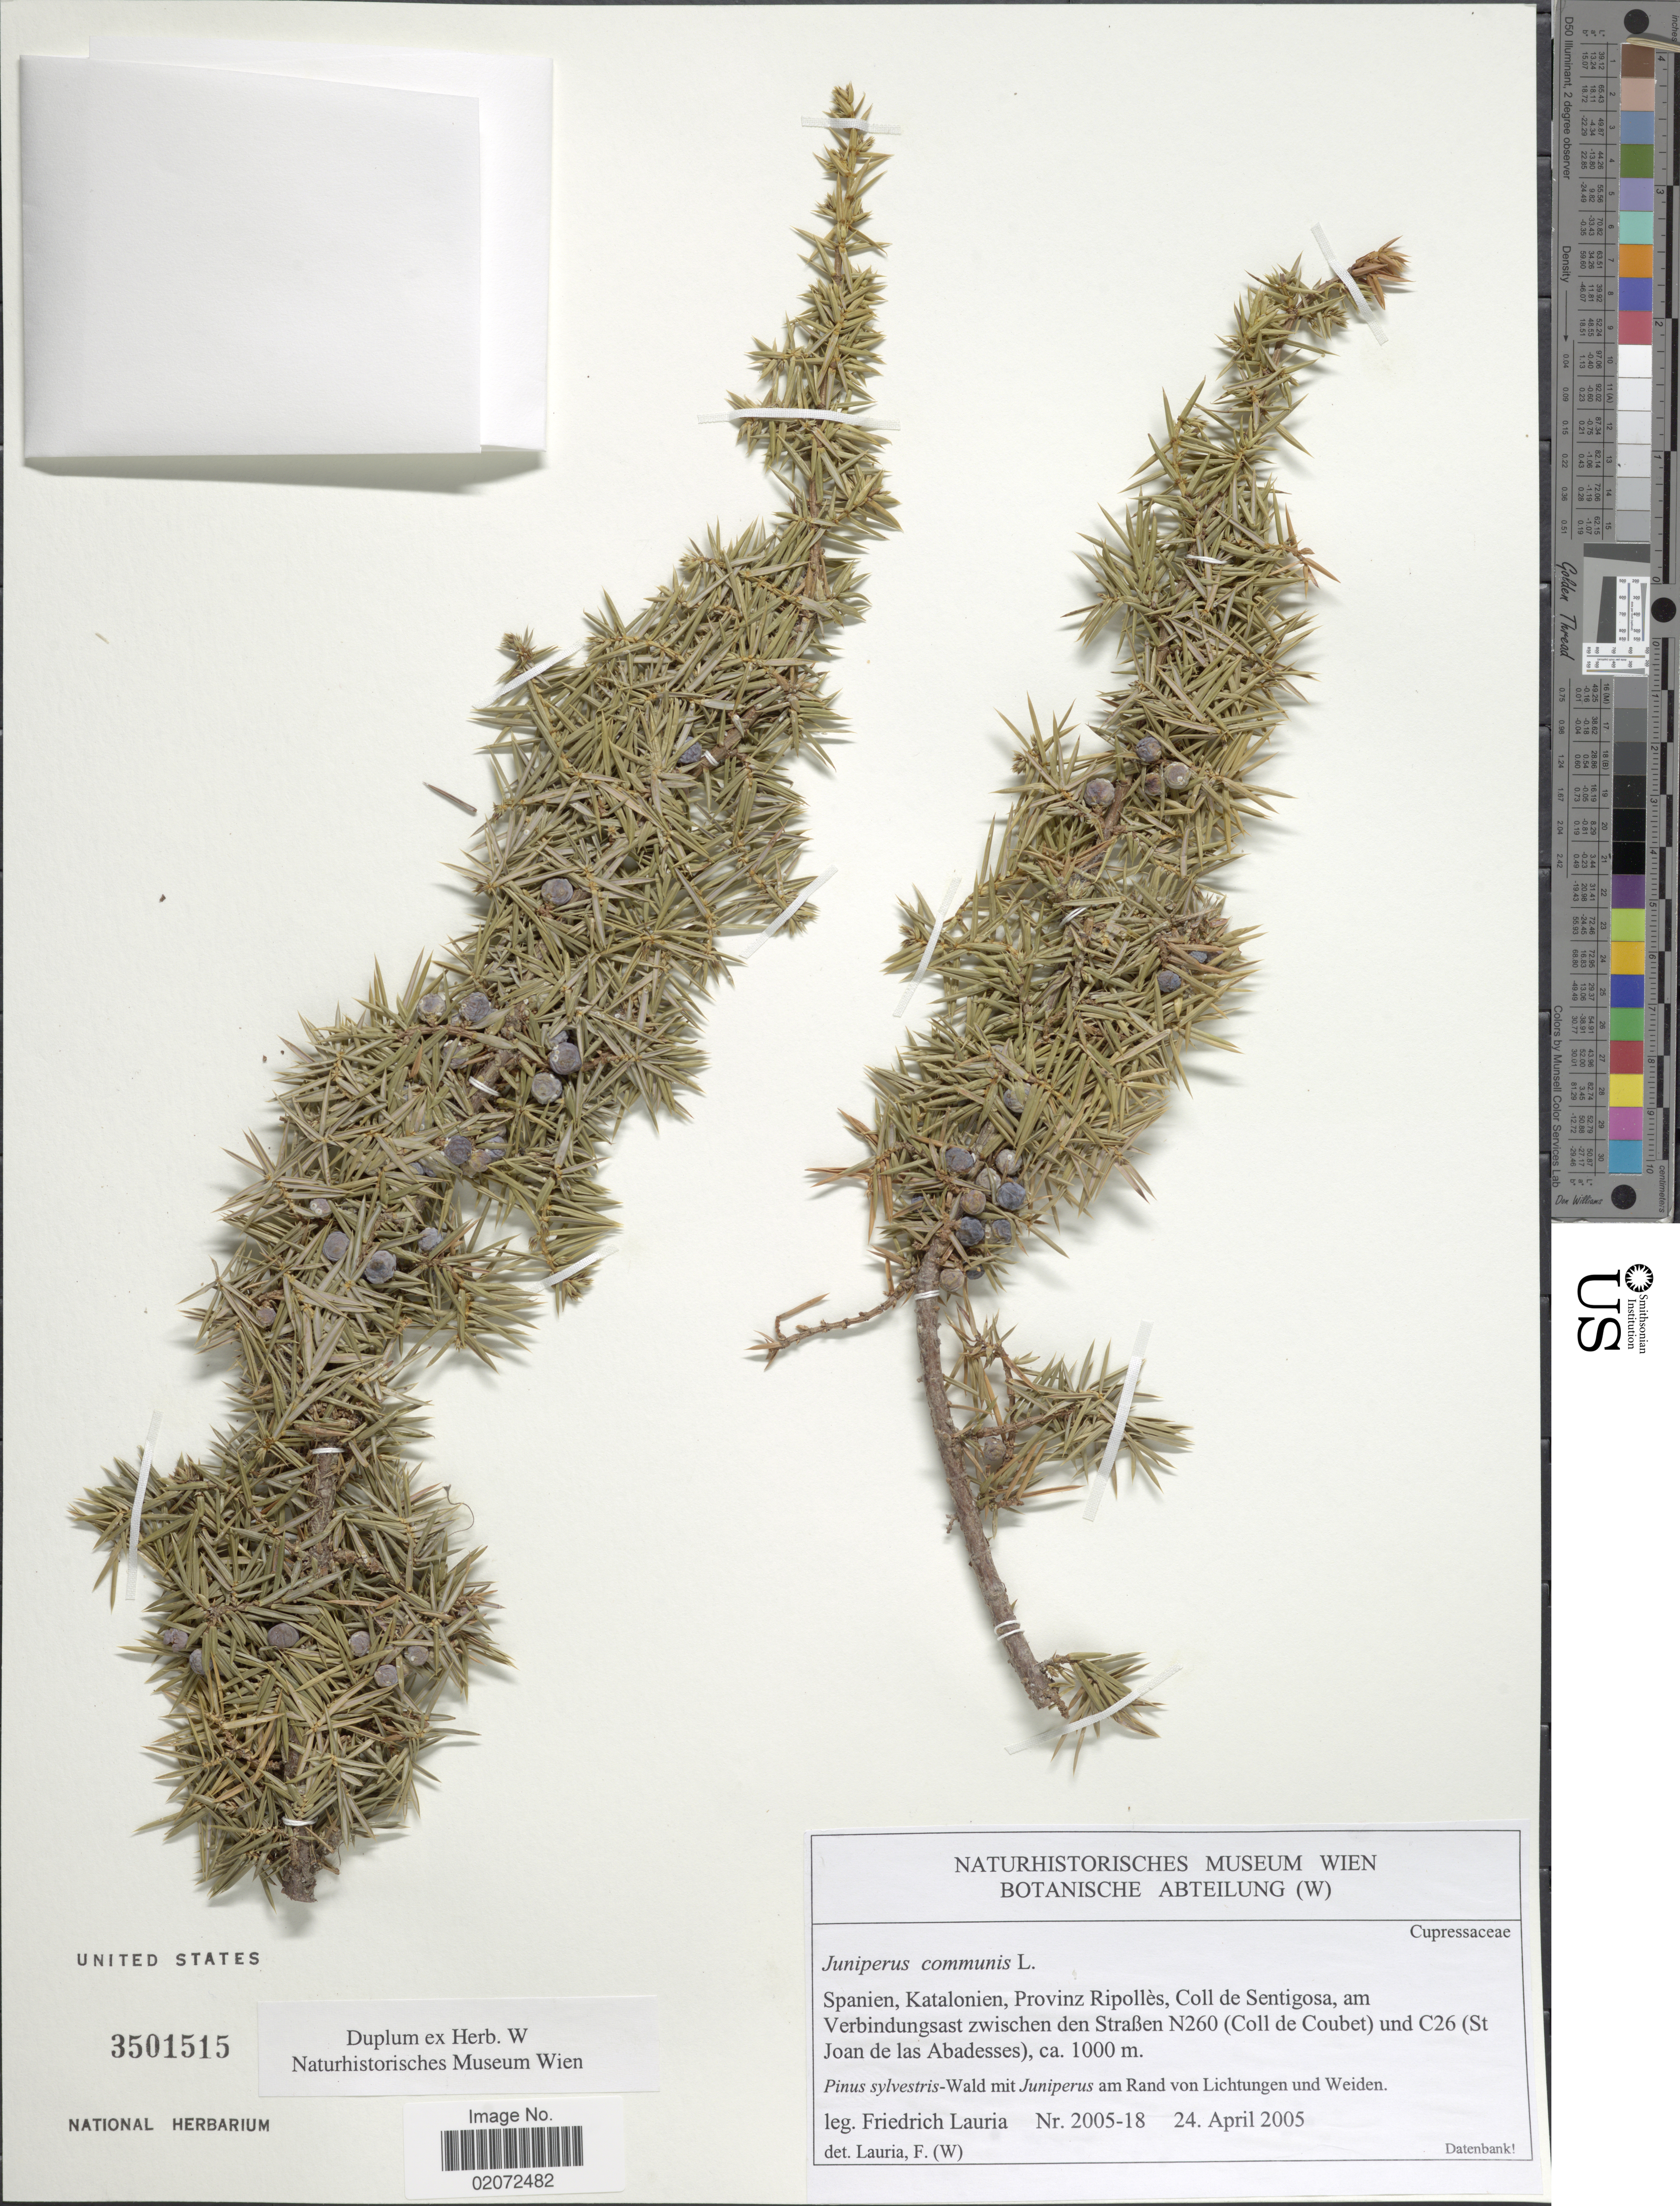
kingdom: Plantae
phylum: Tracheophyta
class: Pinopsida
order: Pinales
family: Cupressaceae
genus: Juniperus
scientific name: Juniperus communis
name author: L.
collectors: F. Lauria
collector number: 2005-18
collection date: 2005-04-24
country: Spain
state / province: Catalunya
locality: Katalonien, Provinz Ripollès, Coll de Sentigosa, am Verbindungsast zwischen den Straßen N260 (Coll de Coubet) und C26 (St Joan de las Abadesses)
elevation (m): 1000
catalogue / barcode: US 3501515